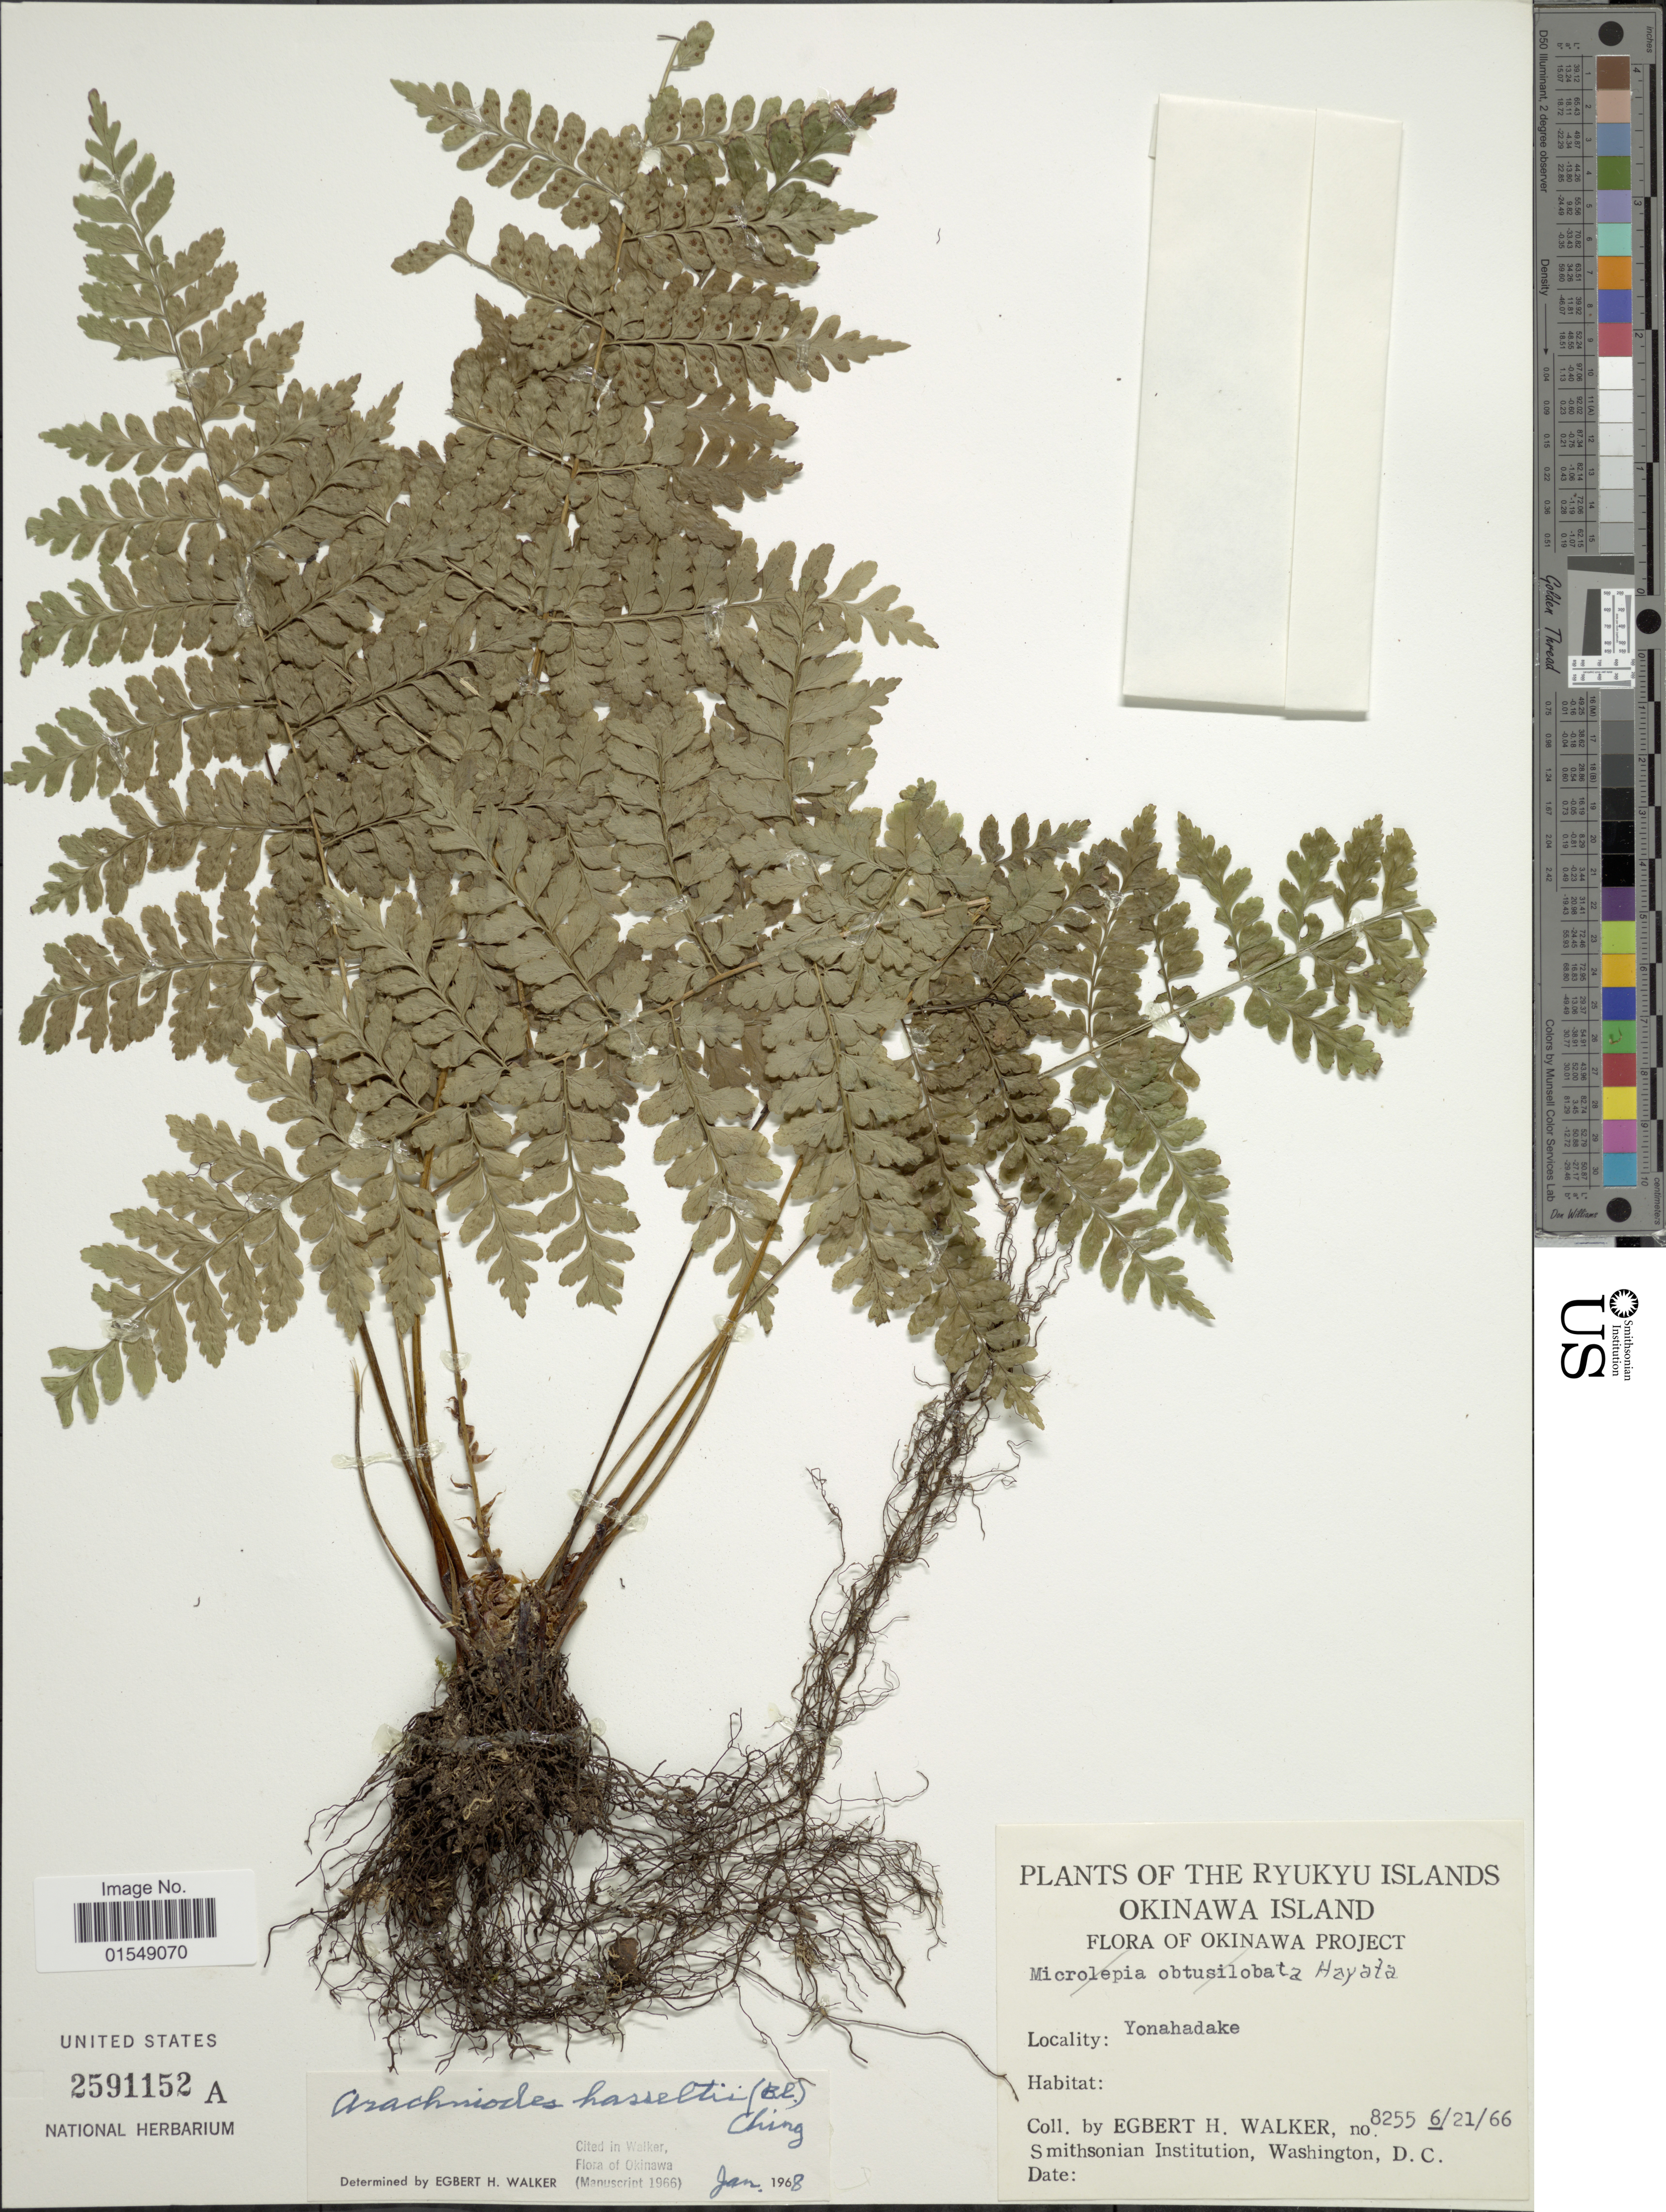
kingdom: Plantae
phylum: Tracheophyta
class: Polypodiopsida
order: Polypodiales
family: Dryopteridaceae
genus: Arachniodes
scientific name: Arachniodes hasseltii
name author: (Blume) Ching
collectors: E. H. Walker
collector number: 8255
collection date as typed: Transcribed d/m/y: 21/6/66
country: Japan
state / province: Okinawa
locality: Ryukyu Islands, Okinawa Island, Okinawa Project, Yonahadake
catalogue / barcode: US 2591152A